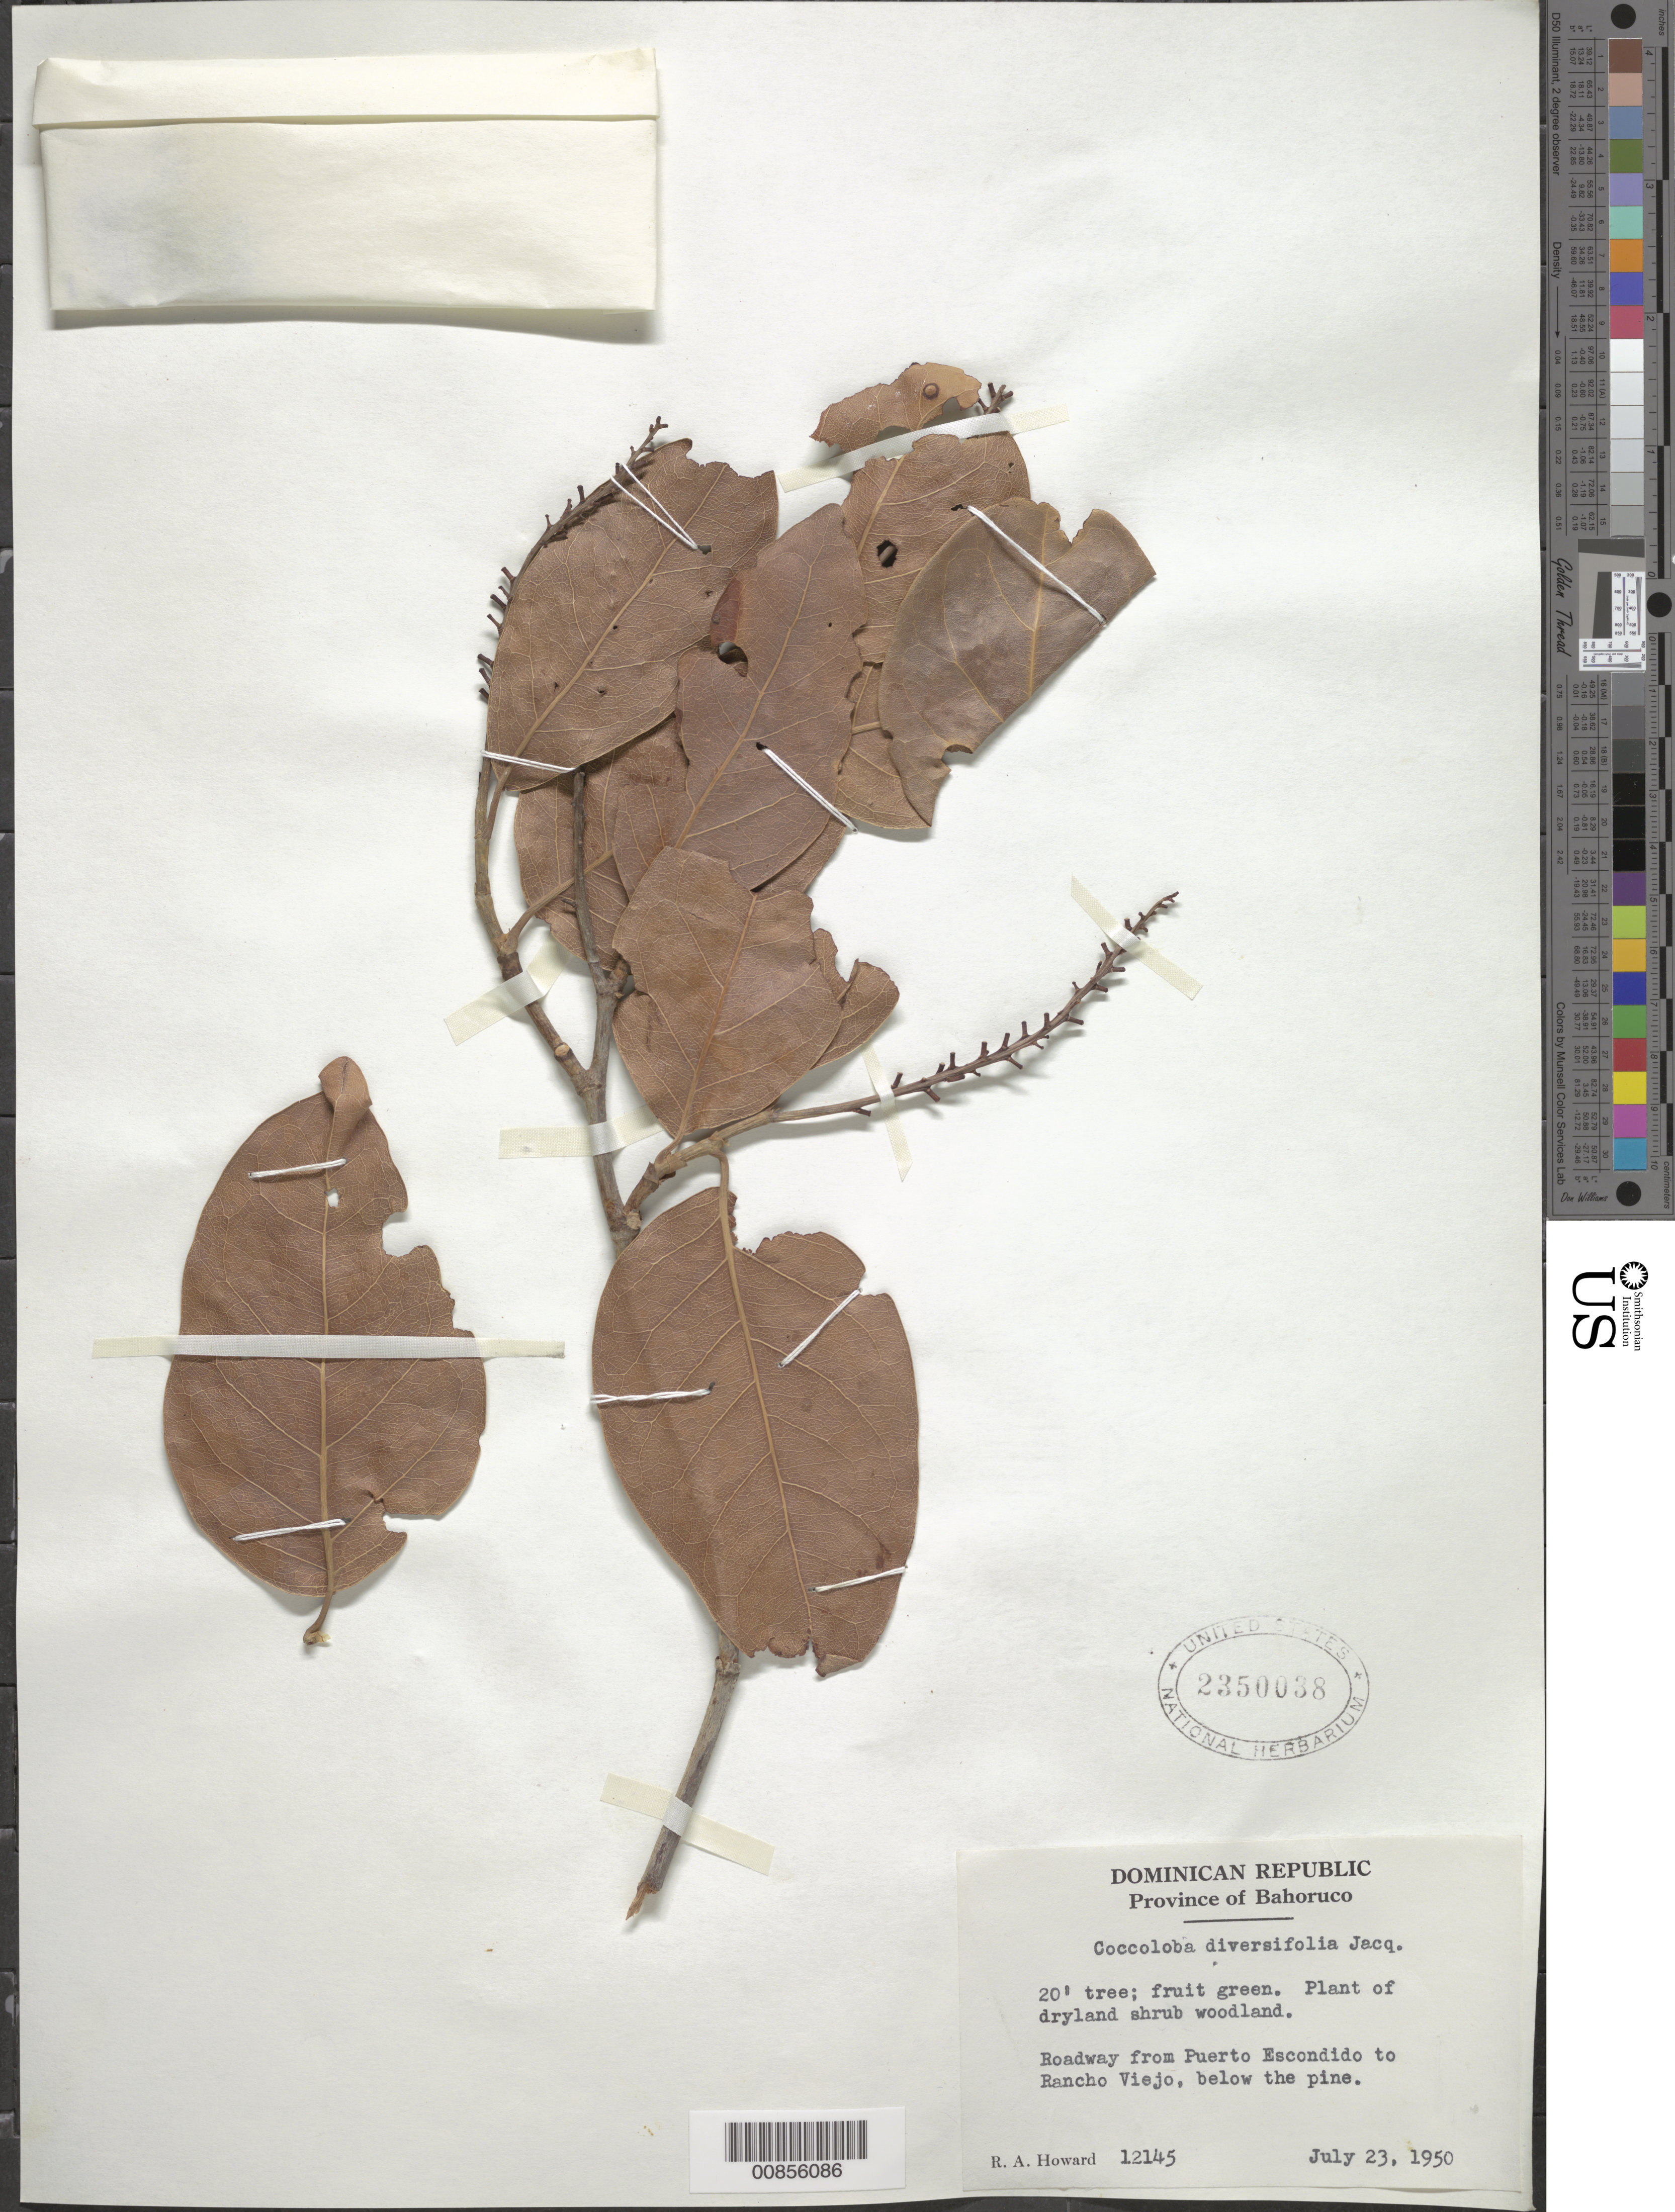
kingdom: Plantae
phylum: Tracheophyta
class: Magnoliopsida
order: Caryophyllales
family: Polygonaceae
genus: Coccoloba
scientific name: Coccoloba diversifolia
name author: Jacq.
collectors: R. A. Howard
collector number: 12145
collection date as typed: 23 Jul 1950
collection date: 1950-07-23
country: Dominican Republic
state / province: Baoruco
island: Hispaniola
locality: Roadway from Puertp Escondido to Rancho Viejo, below the pine.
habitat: Plant of dryland shrub woodland.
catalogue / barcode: US 2350038